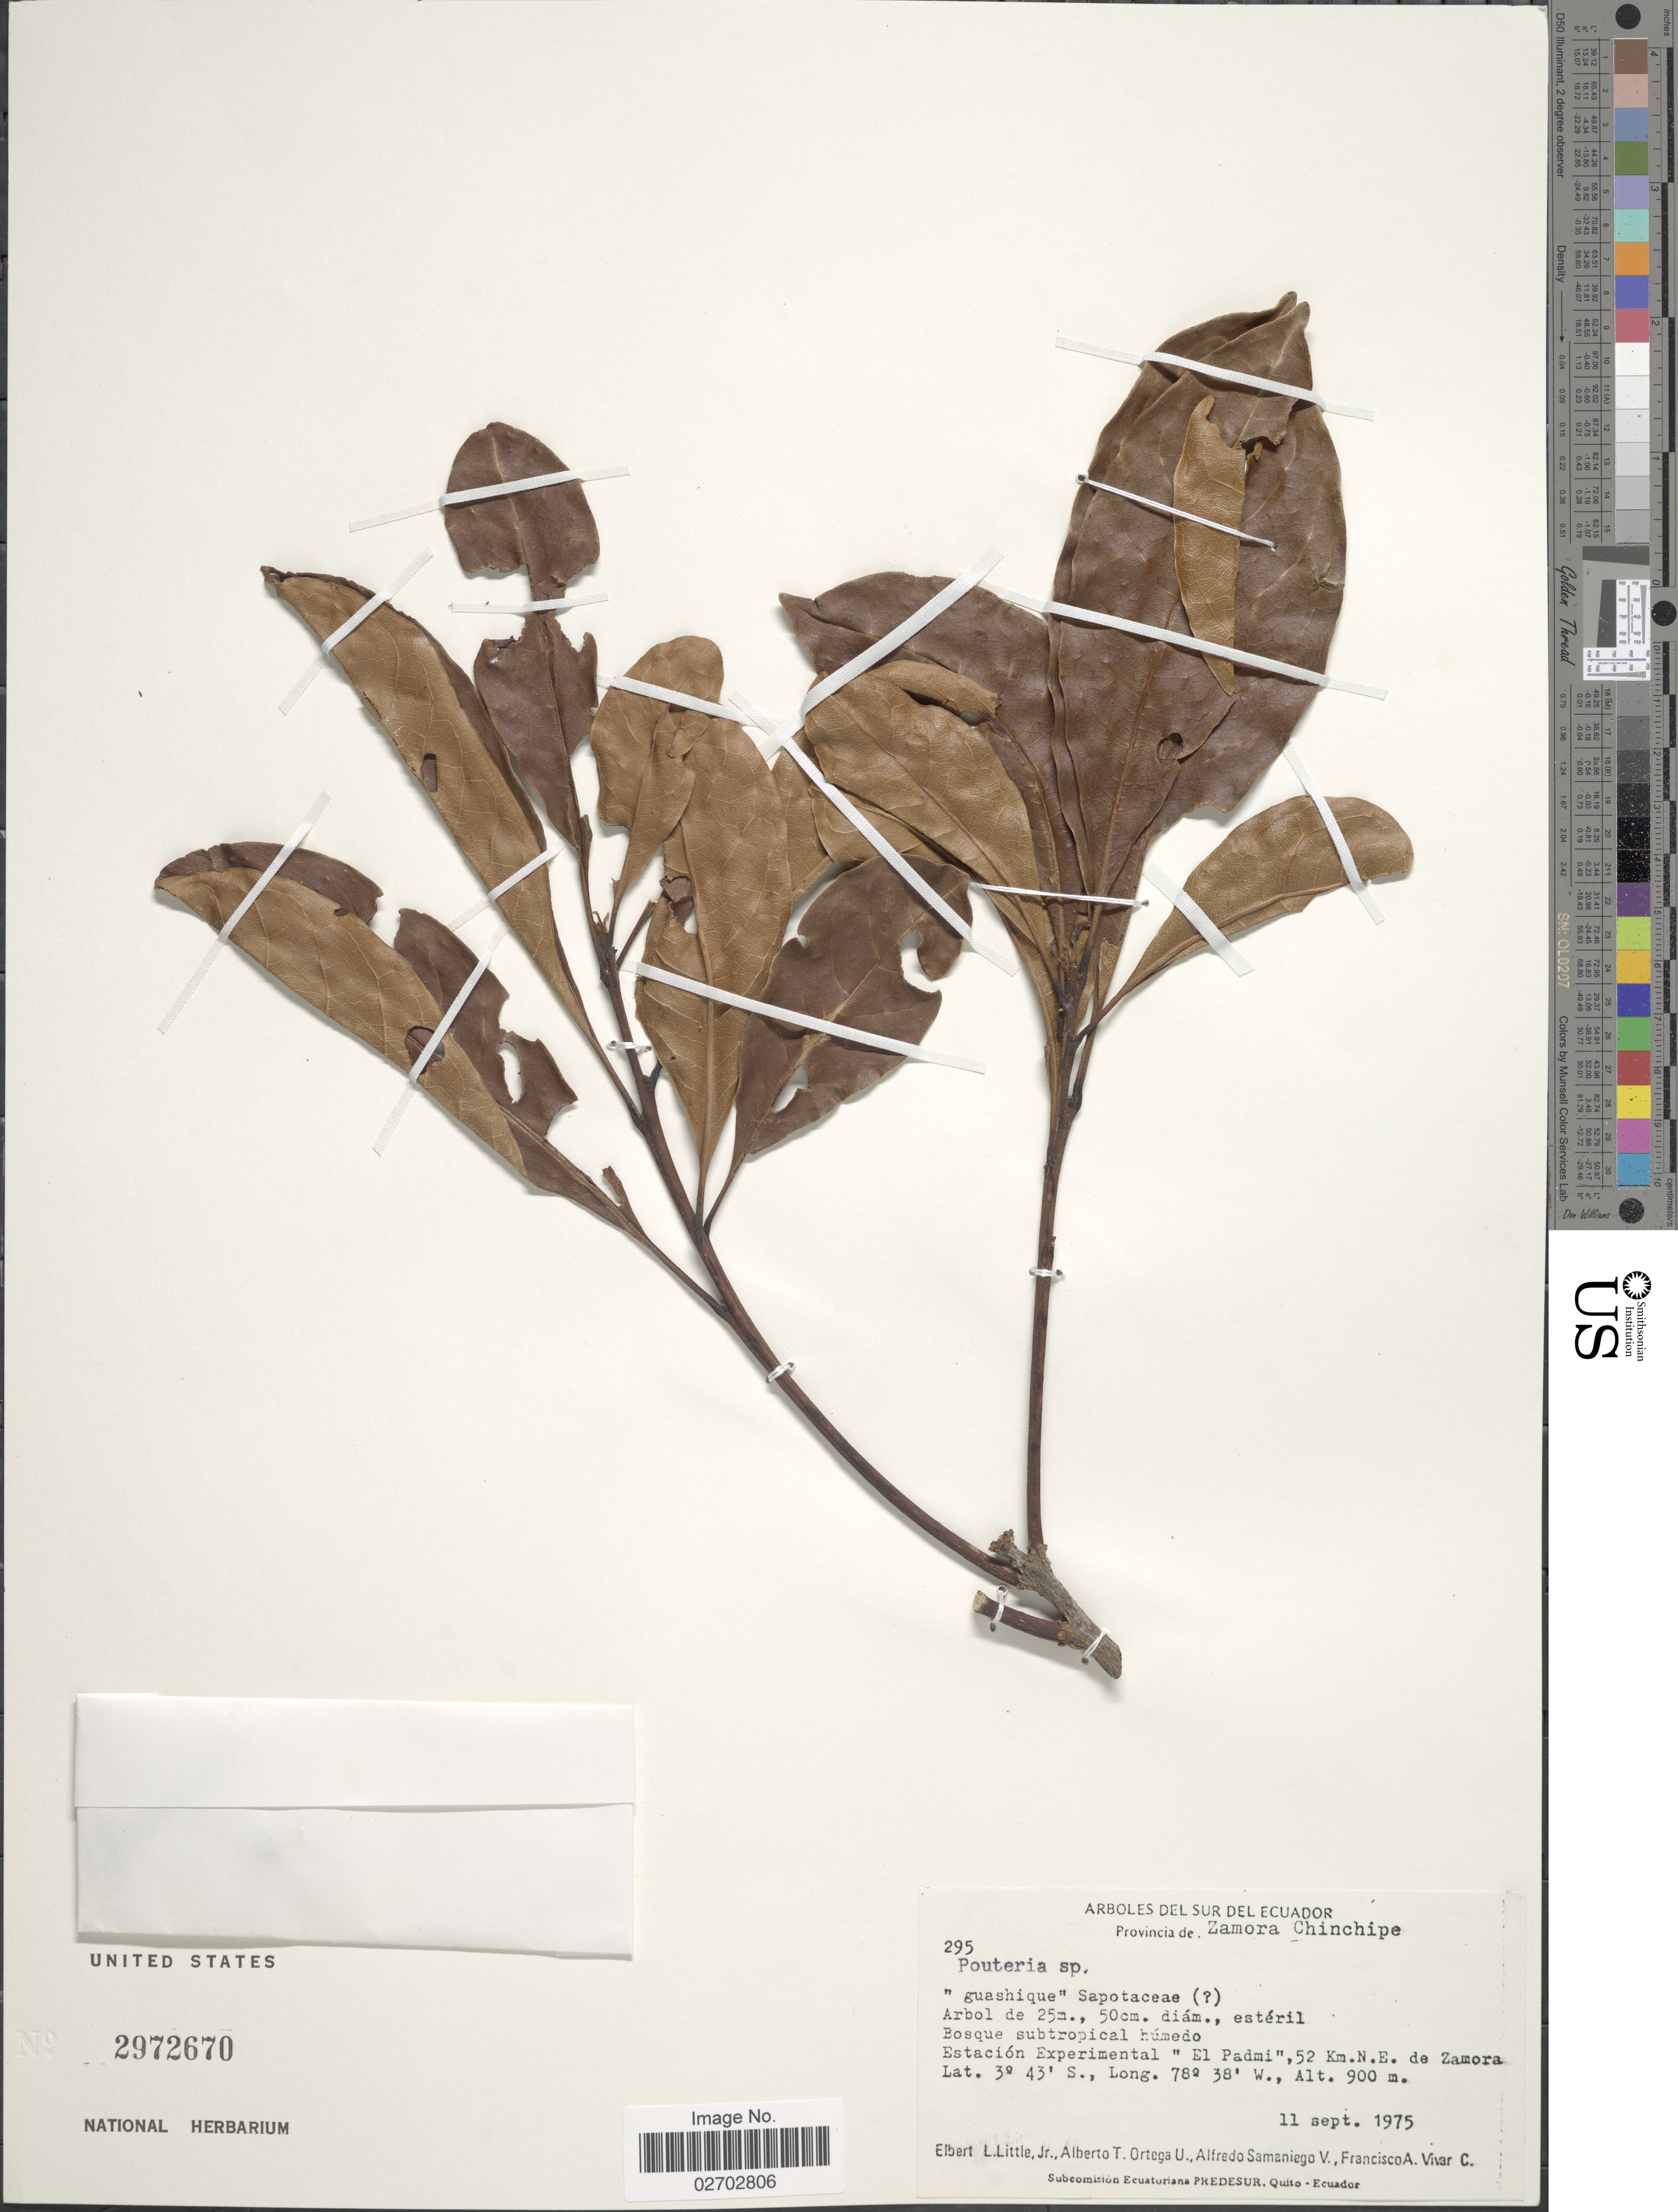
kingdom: Plantae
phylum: Tracheophyta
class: Magnoliopsida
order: Ericales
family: Sapotaceae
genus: Pouteria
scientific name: Pouteria sp.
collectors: E. L. Little, A. T. Ortega U., A. V. Samaniego & F. A. Vivar C.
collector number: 295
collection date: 1975-09-11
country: Ecuador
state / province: Zamora-Chinchipe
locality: Sur del Ecuador. Estacion Experimental "El Padmi", 52 Km. N.E. de Zamora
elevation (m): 900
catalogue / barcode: US 2972670